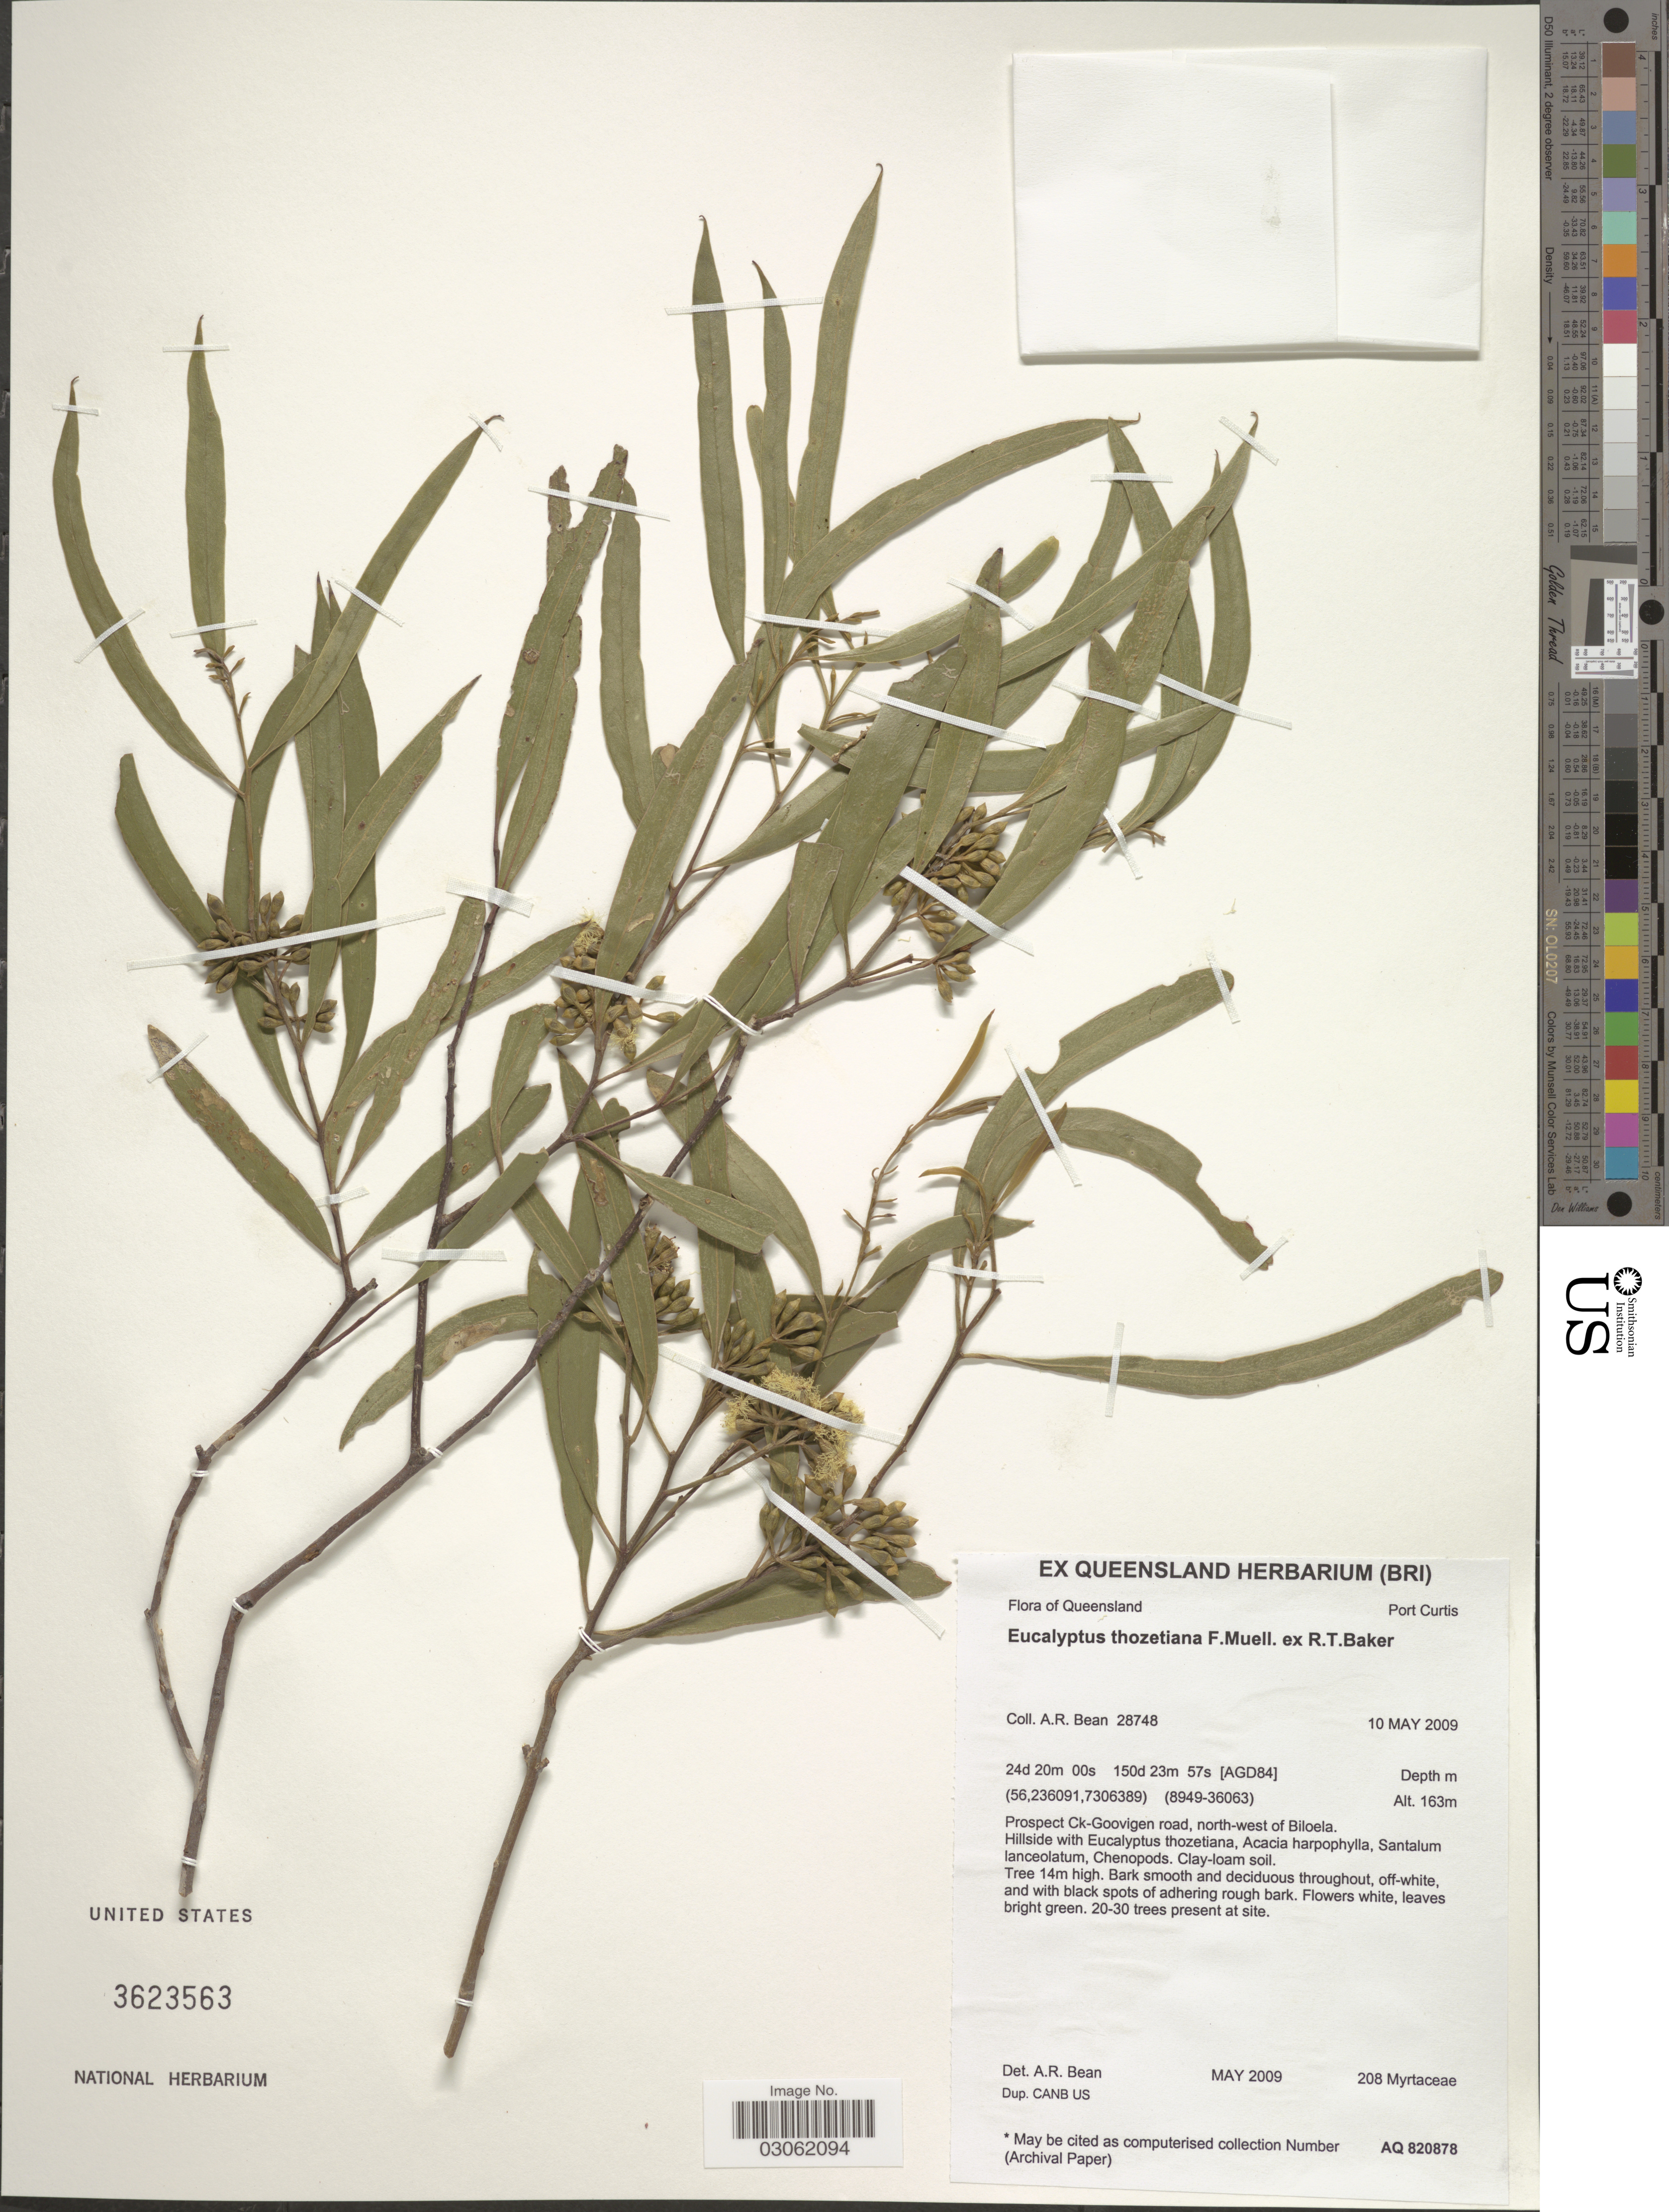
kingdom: Plantae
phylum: Tracheophyta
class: Magnoliopsida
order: Myrtales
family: Myrtaceae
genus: Eucalyptus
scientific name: Eucalyptus thozetiana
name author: F. Muell. ex R.T. Baker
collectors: A. R. Bean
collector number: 28748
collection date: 2009-05-10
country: Australia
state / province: Queensland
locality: Prospect Ck-Goovigen road, north-west of Biloela. Hillside.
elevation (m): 163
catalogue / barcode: US 3623563